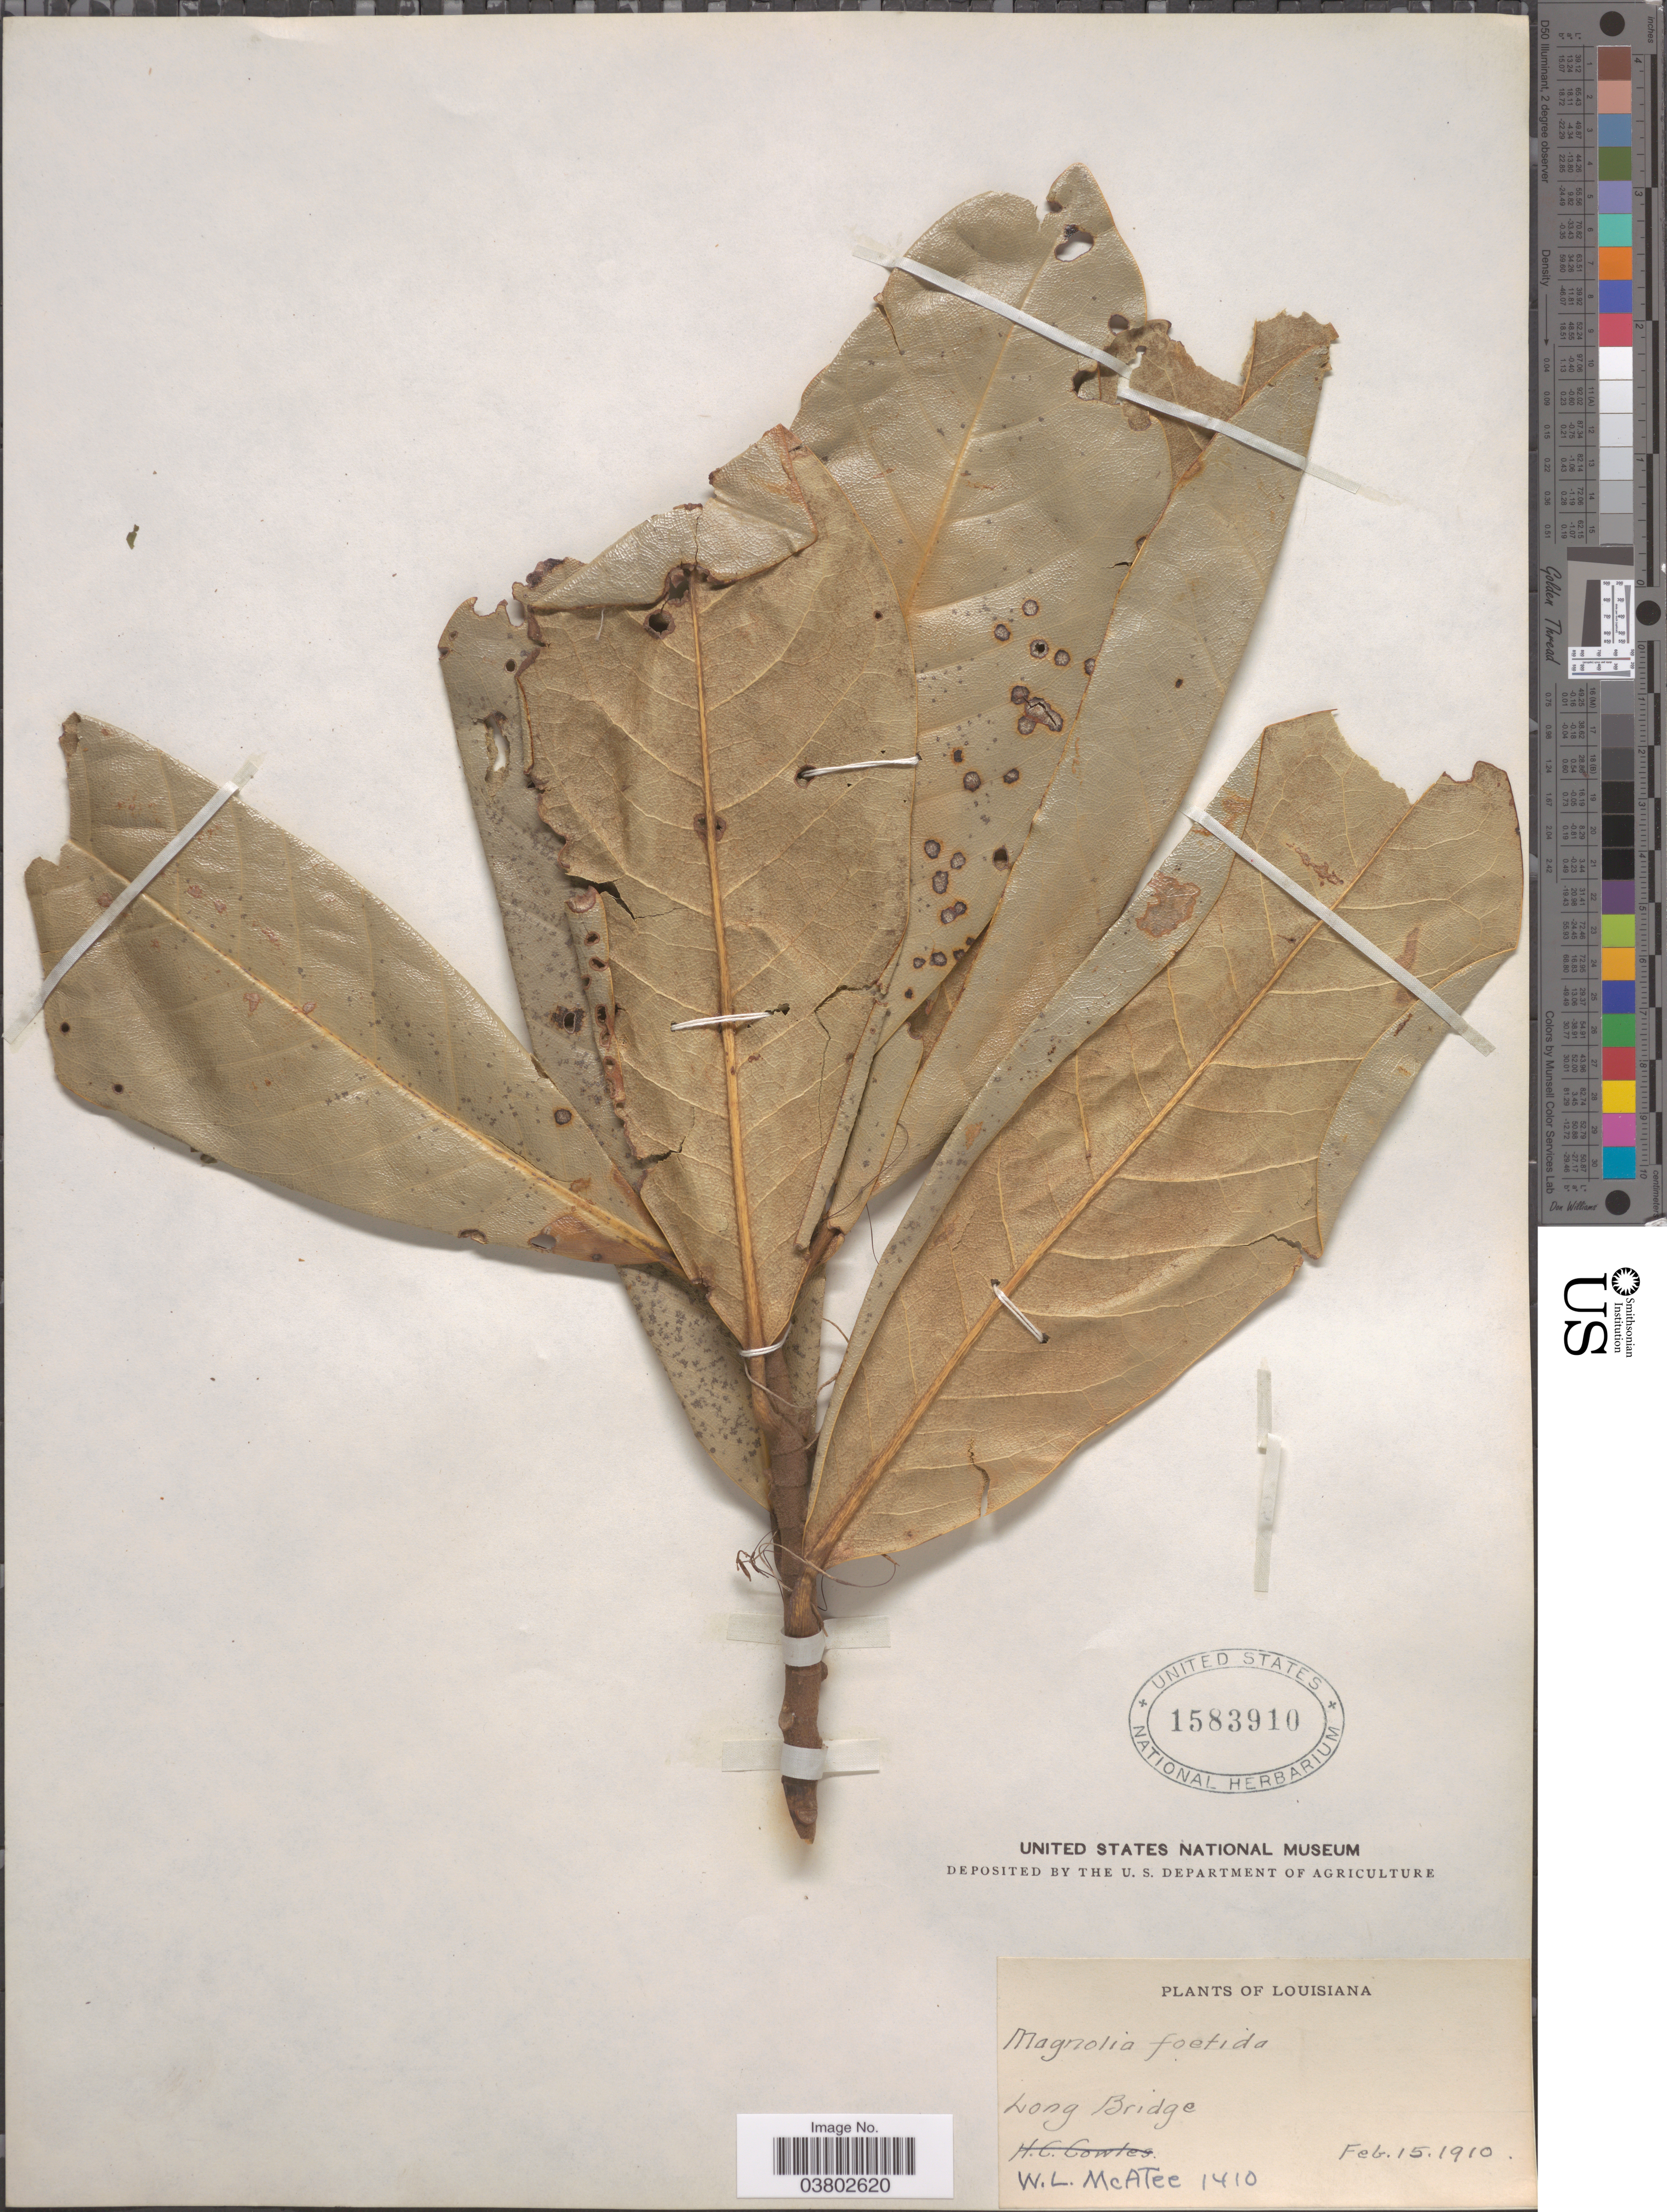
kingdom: Plantae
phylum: Tracheophyta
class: Magnoliopsida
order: Magnoliales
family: Magnoliaceae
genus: Magnolia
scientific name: Magnolia grandiflora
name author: L.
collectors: W. McAtee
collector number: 1410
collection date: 1910-02-15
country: United States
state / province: Louisiana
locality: Long Bridge.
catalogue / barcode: US 1583910